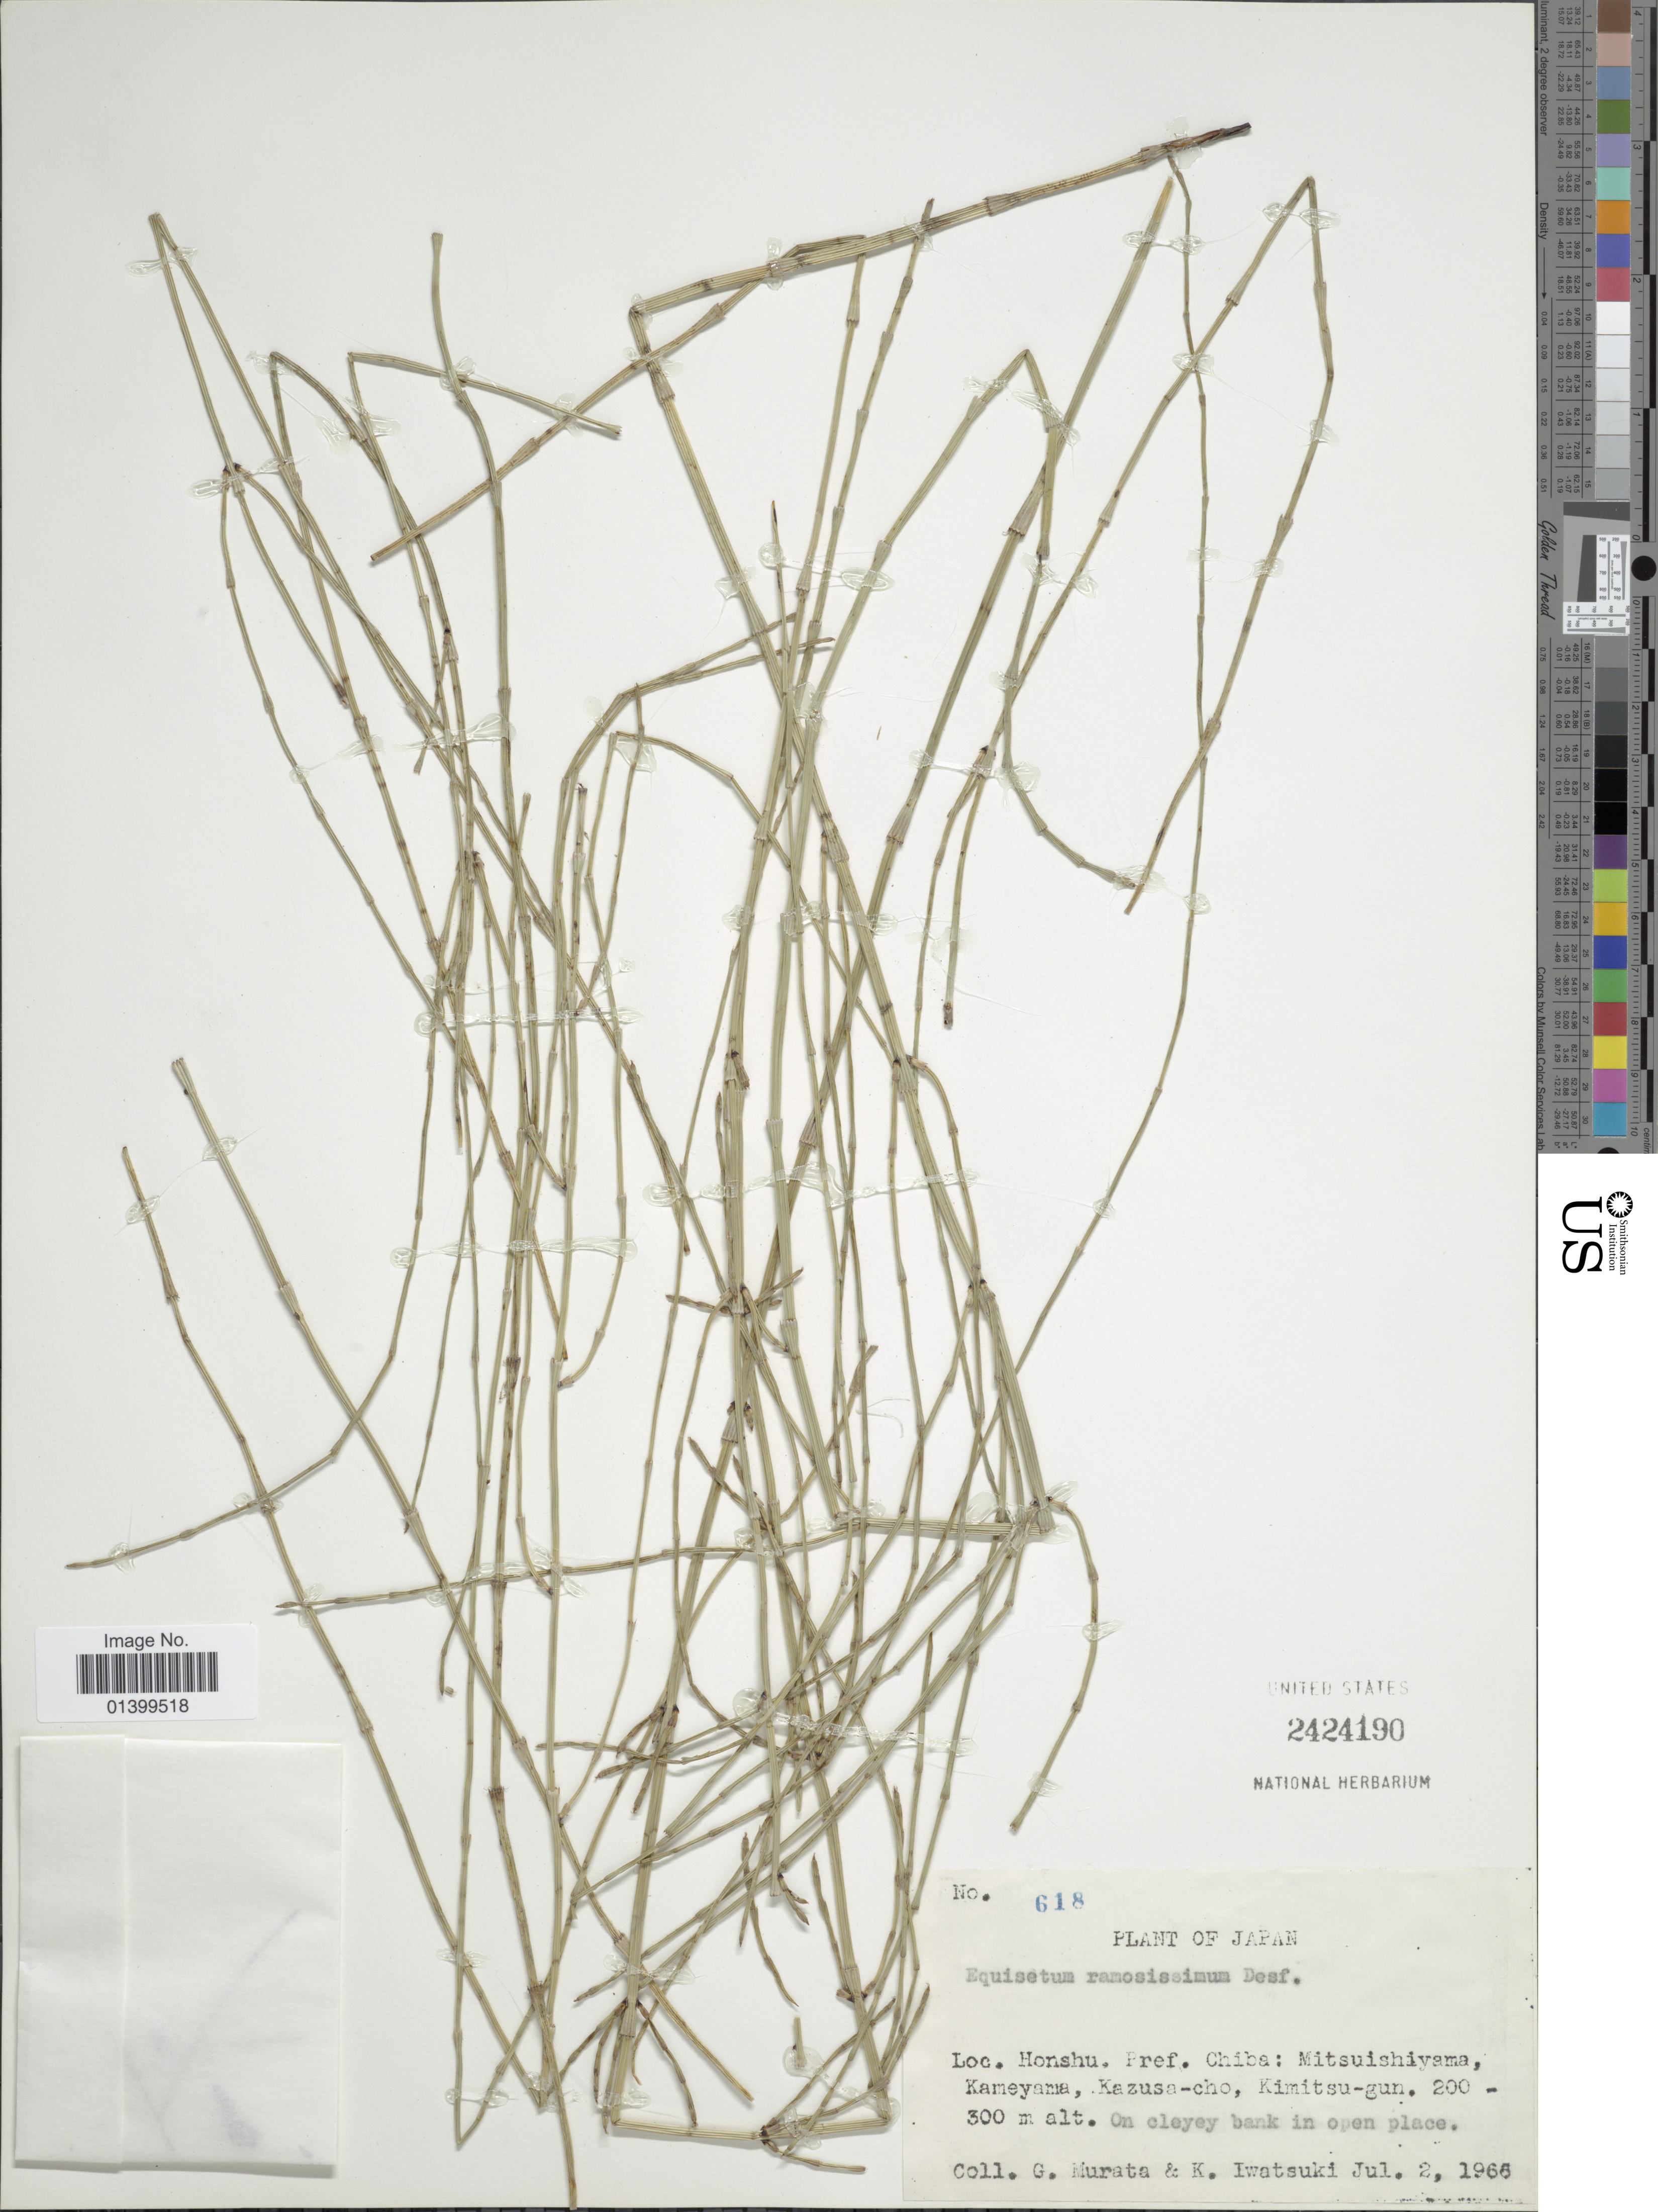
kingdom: Plantae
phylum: Tracheophyta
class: Polypodiopsida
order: Equisetales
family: Equisetaceae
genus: Equisetum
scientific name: Equisetum ramosissimum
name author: Desf.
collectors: G. Murata & K. Iwatsuki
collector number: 618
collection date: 1965-07-02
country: Japan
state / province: Tiba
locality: Honshu. Pref. Chiba: Mitsuishiyama, Kameyama, Kazusa-cho, Kimitsu-gun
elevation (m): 300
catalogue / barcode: US 2424190